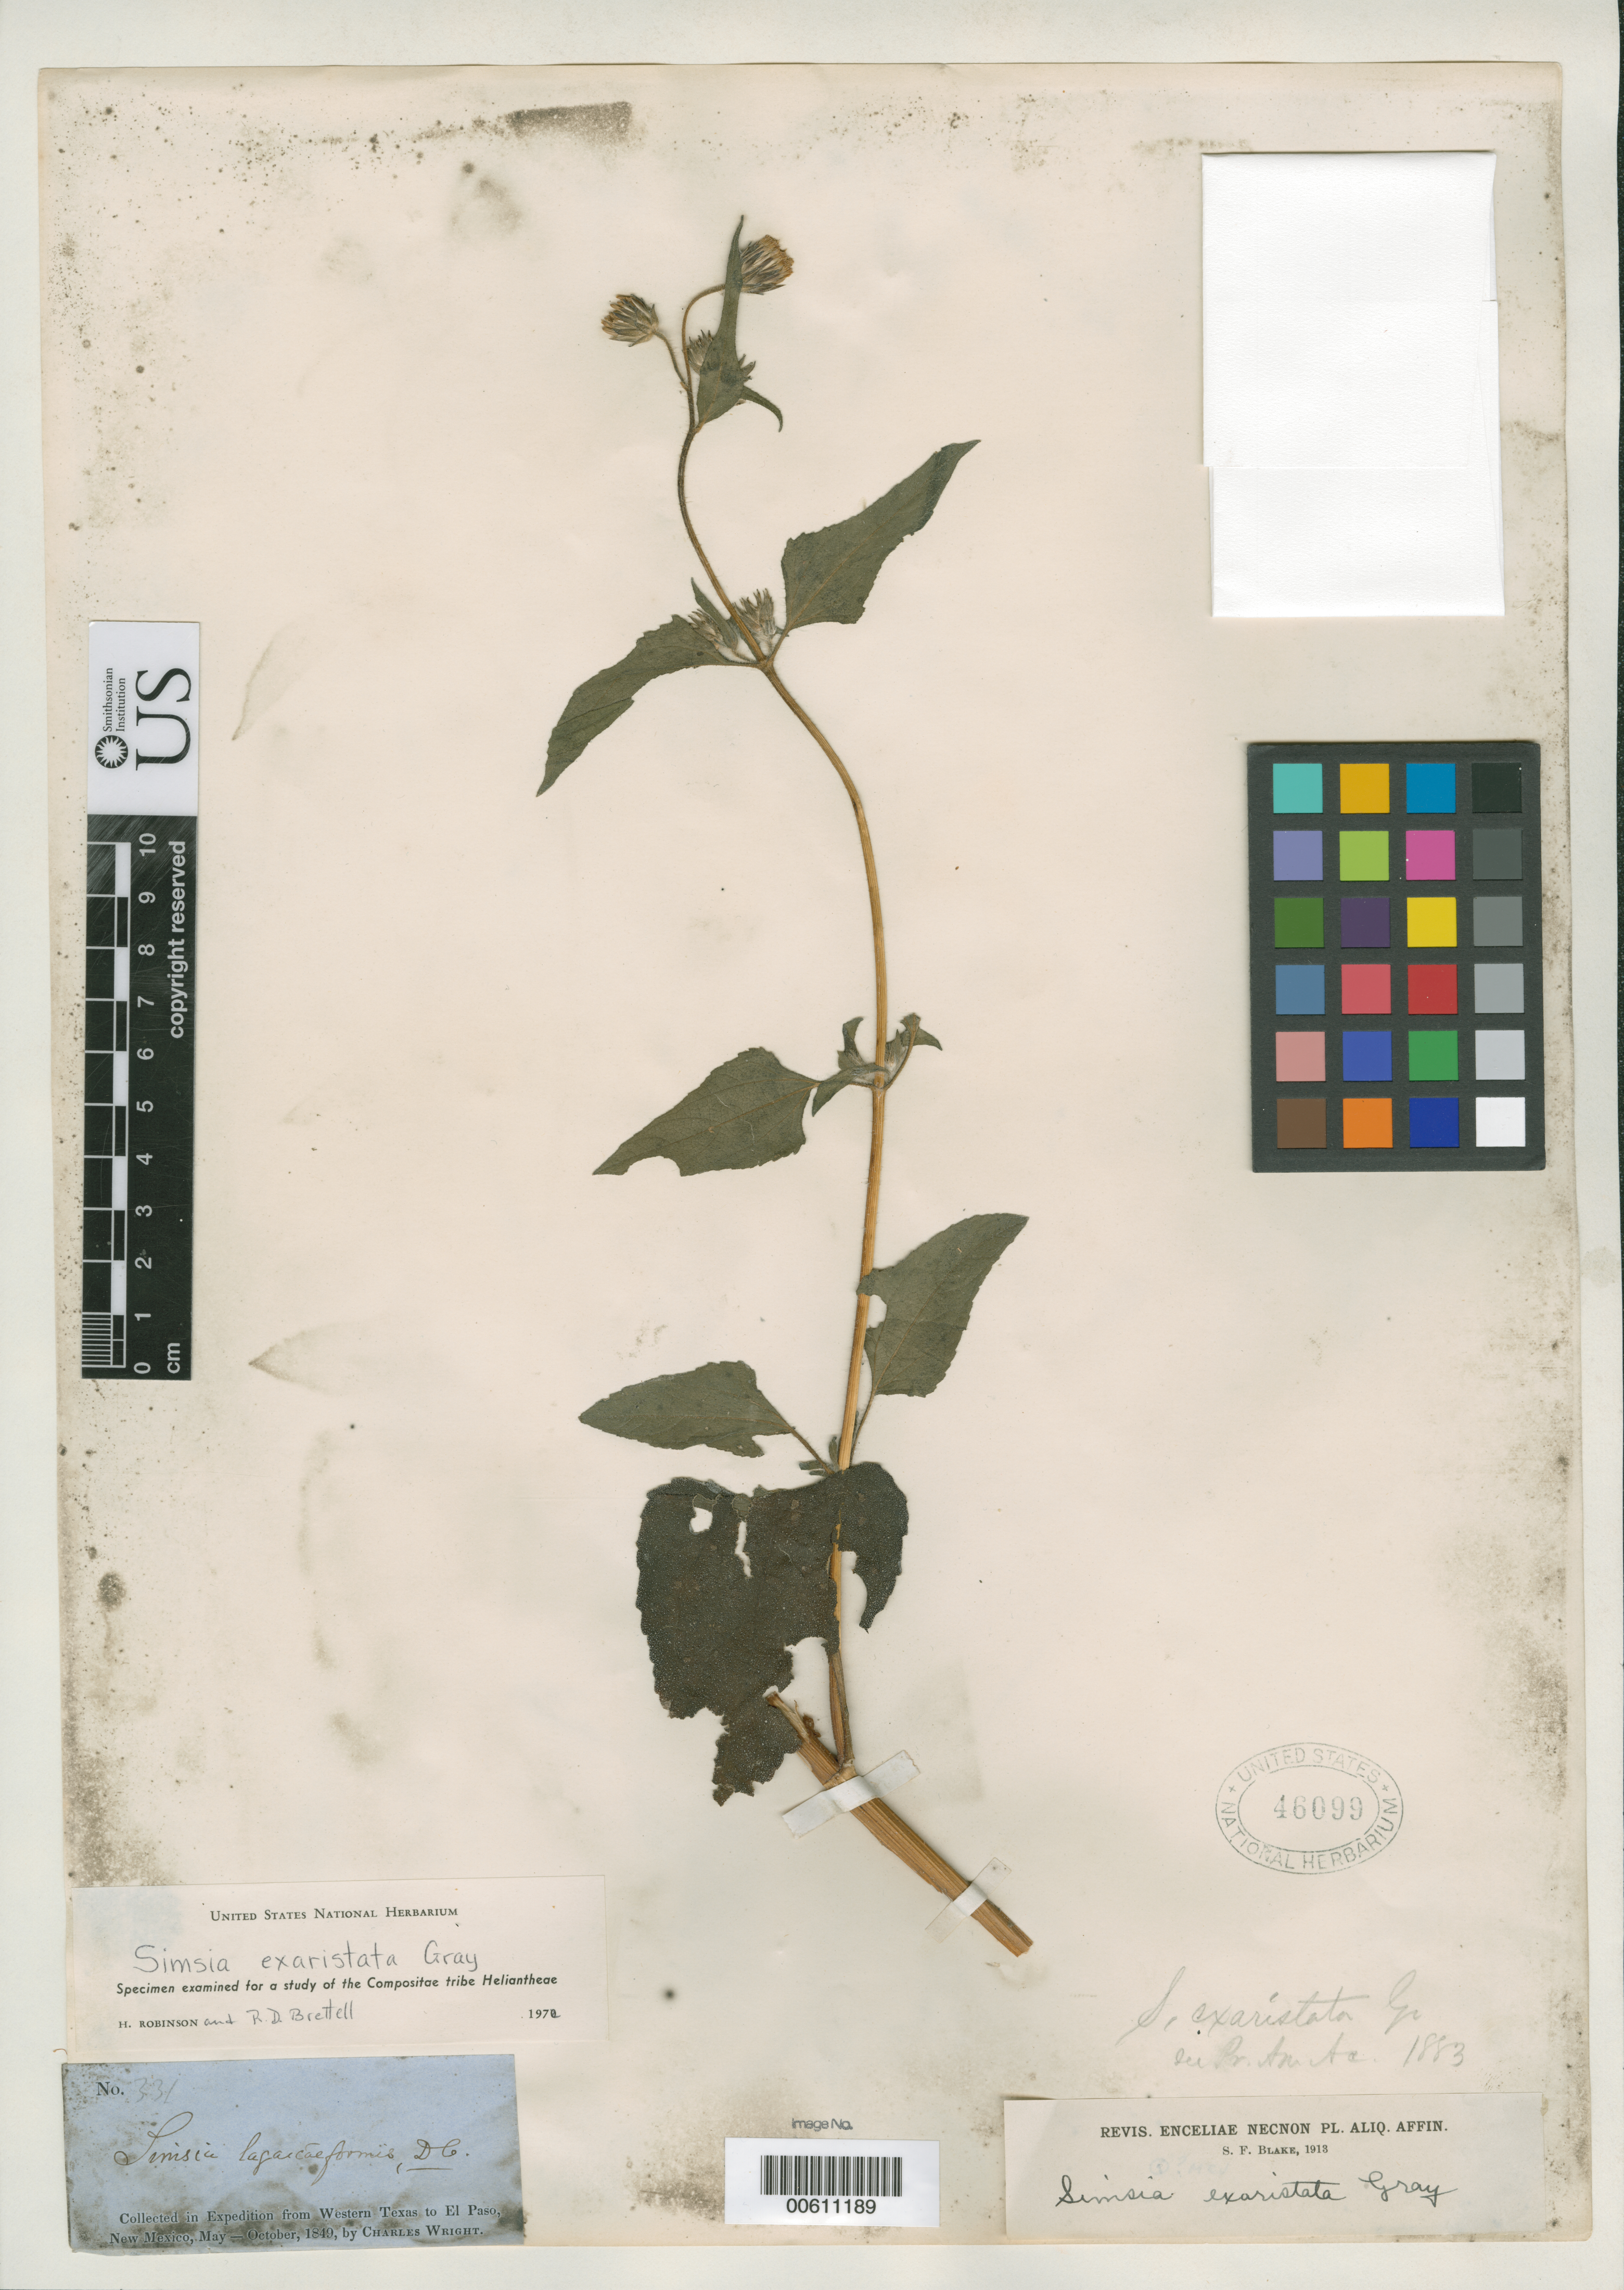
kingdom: Plantae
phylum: Tracheophyta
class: Magnoliopsida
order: Asterales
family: Asteraceae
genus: Simsia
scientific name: Simsia exaristata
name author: A. Gray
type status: Isosyntype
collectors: C. Wright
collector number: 331 p.p.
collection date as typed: May 1849 to -- Oct 1849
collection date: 1849-05/1849-10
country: United States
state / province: Texas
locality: Expedition from Western Texas to El Paso, New Mexico.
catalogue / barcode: US 46099